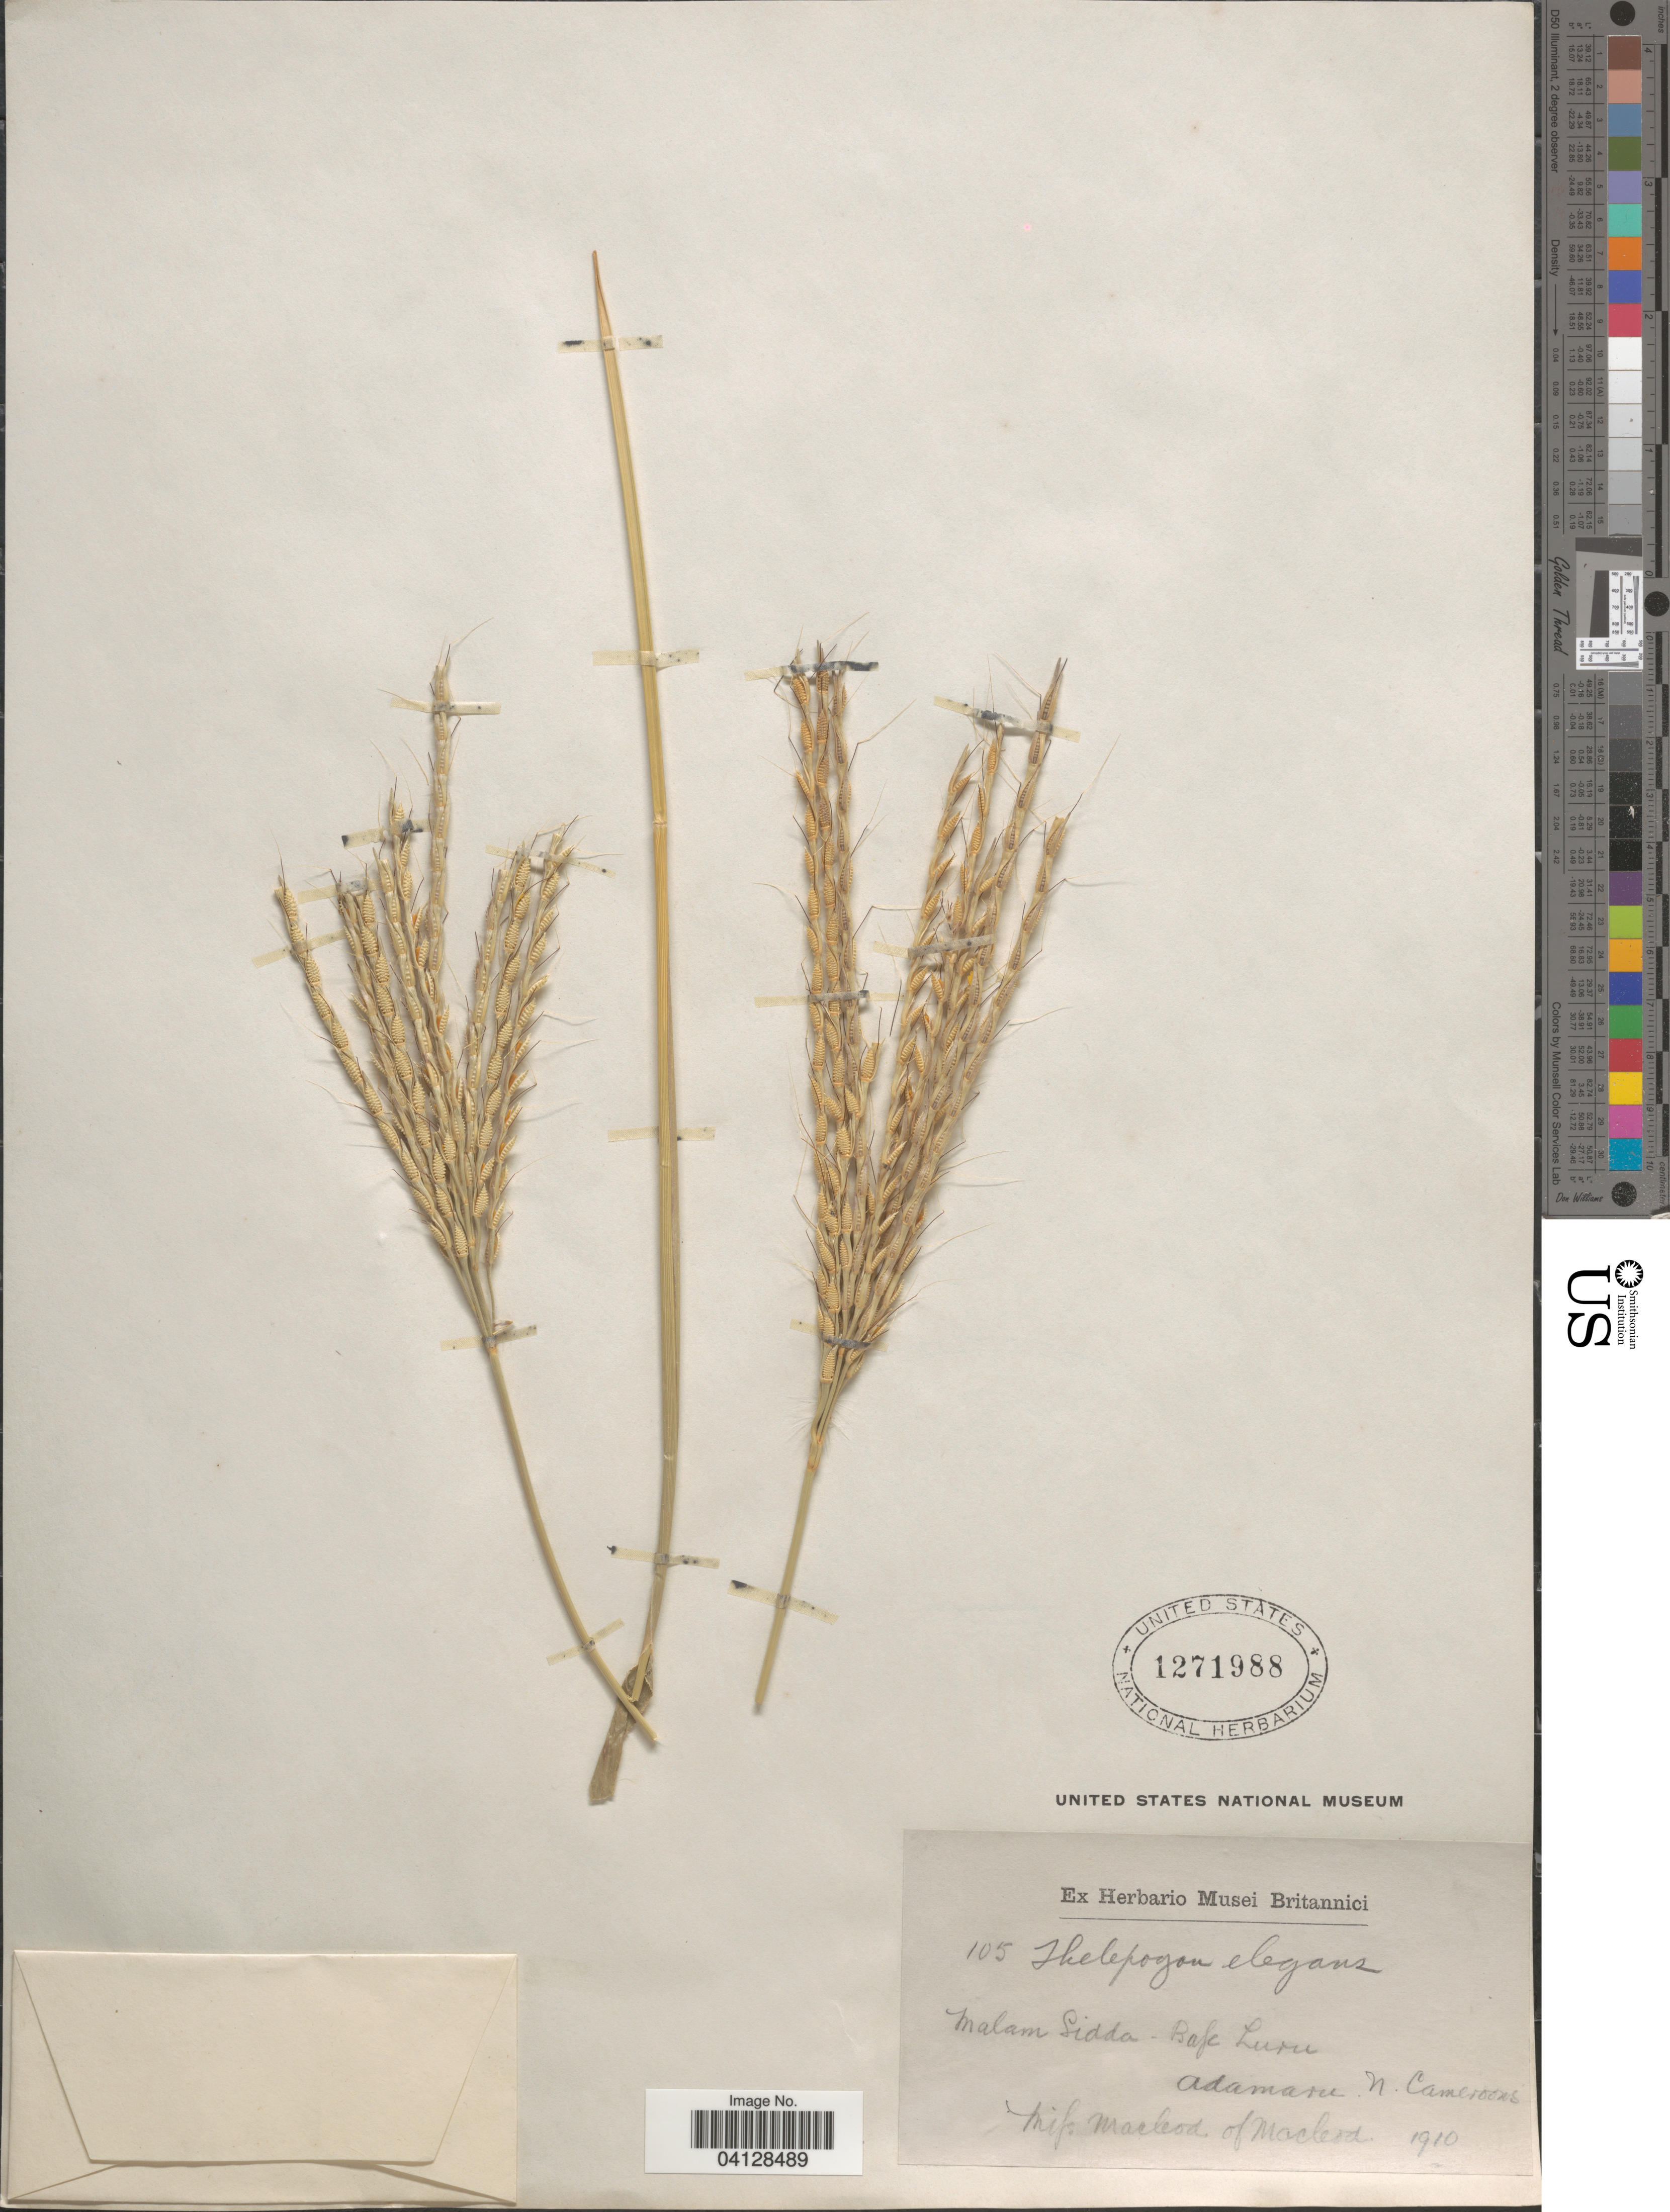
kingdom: Plantae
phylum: Tracheophyta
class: Liliopsida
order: Poales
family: Poaceae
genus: Thelepogon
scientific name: Thelepogon elegans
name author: Roth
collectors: Miss Macleod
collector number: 105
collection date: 1910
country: Cameroon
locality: Malam Sidda - Bade Luru. Adamaru. N. Cameroons.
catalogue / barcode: US 1271988